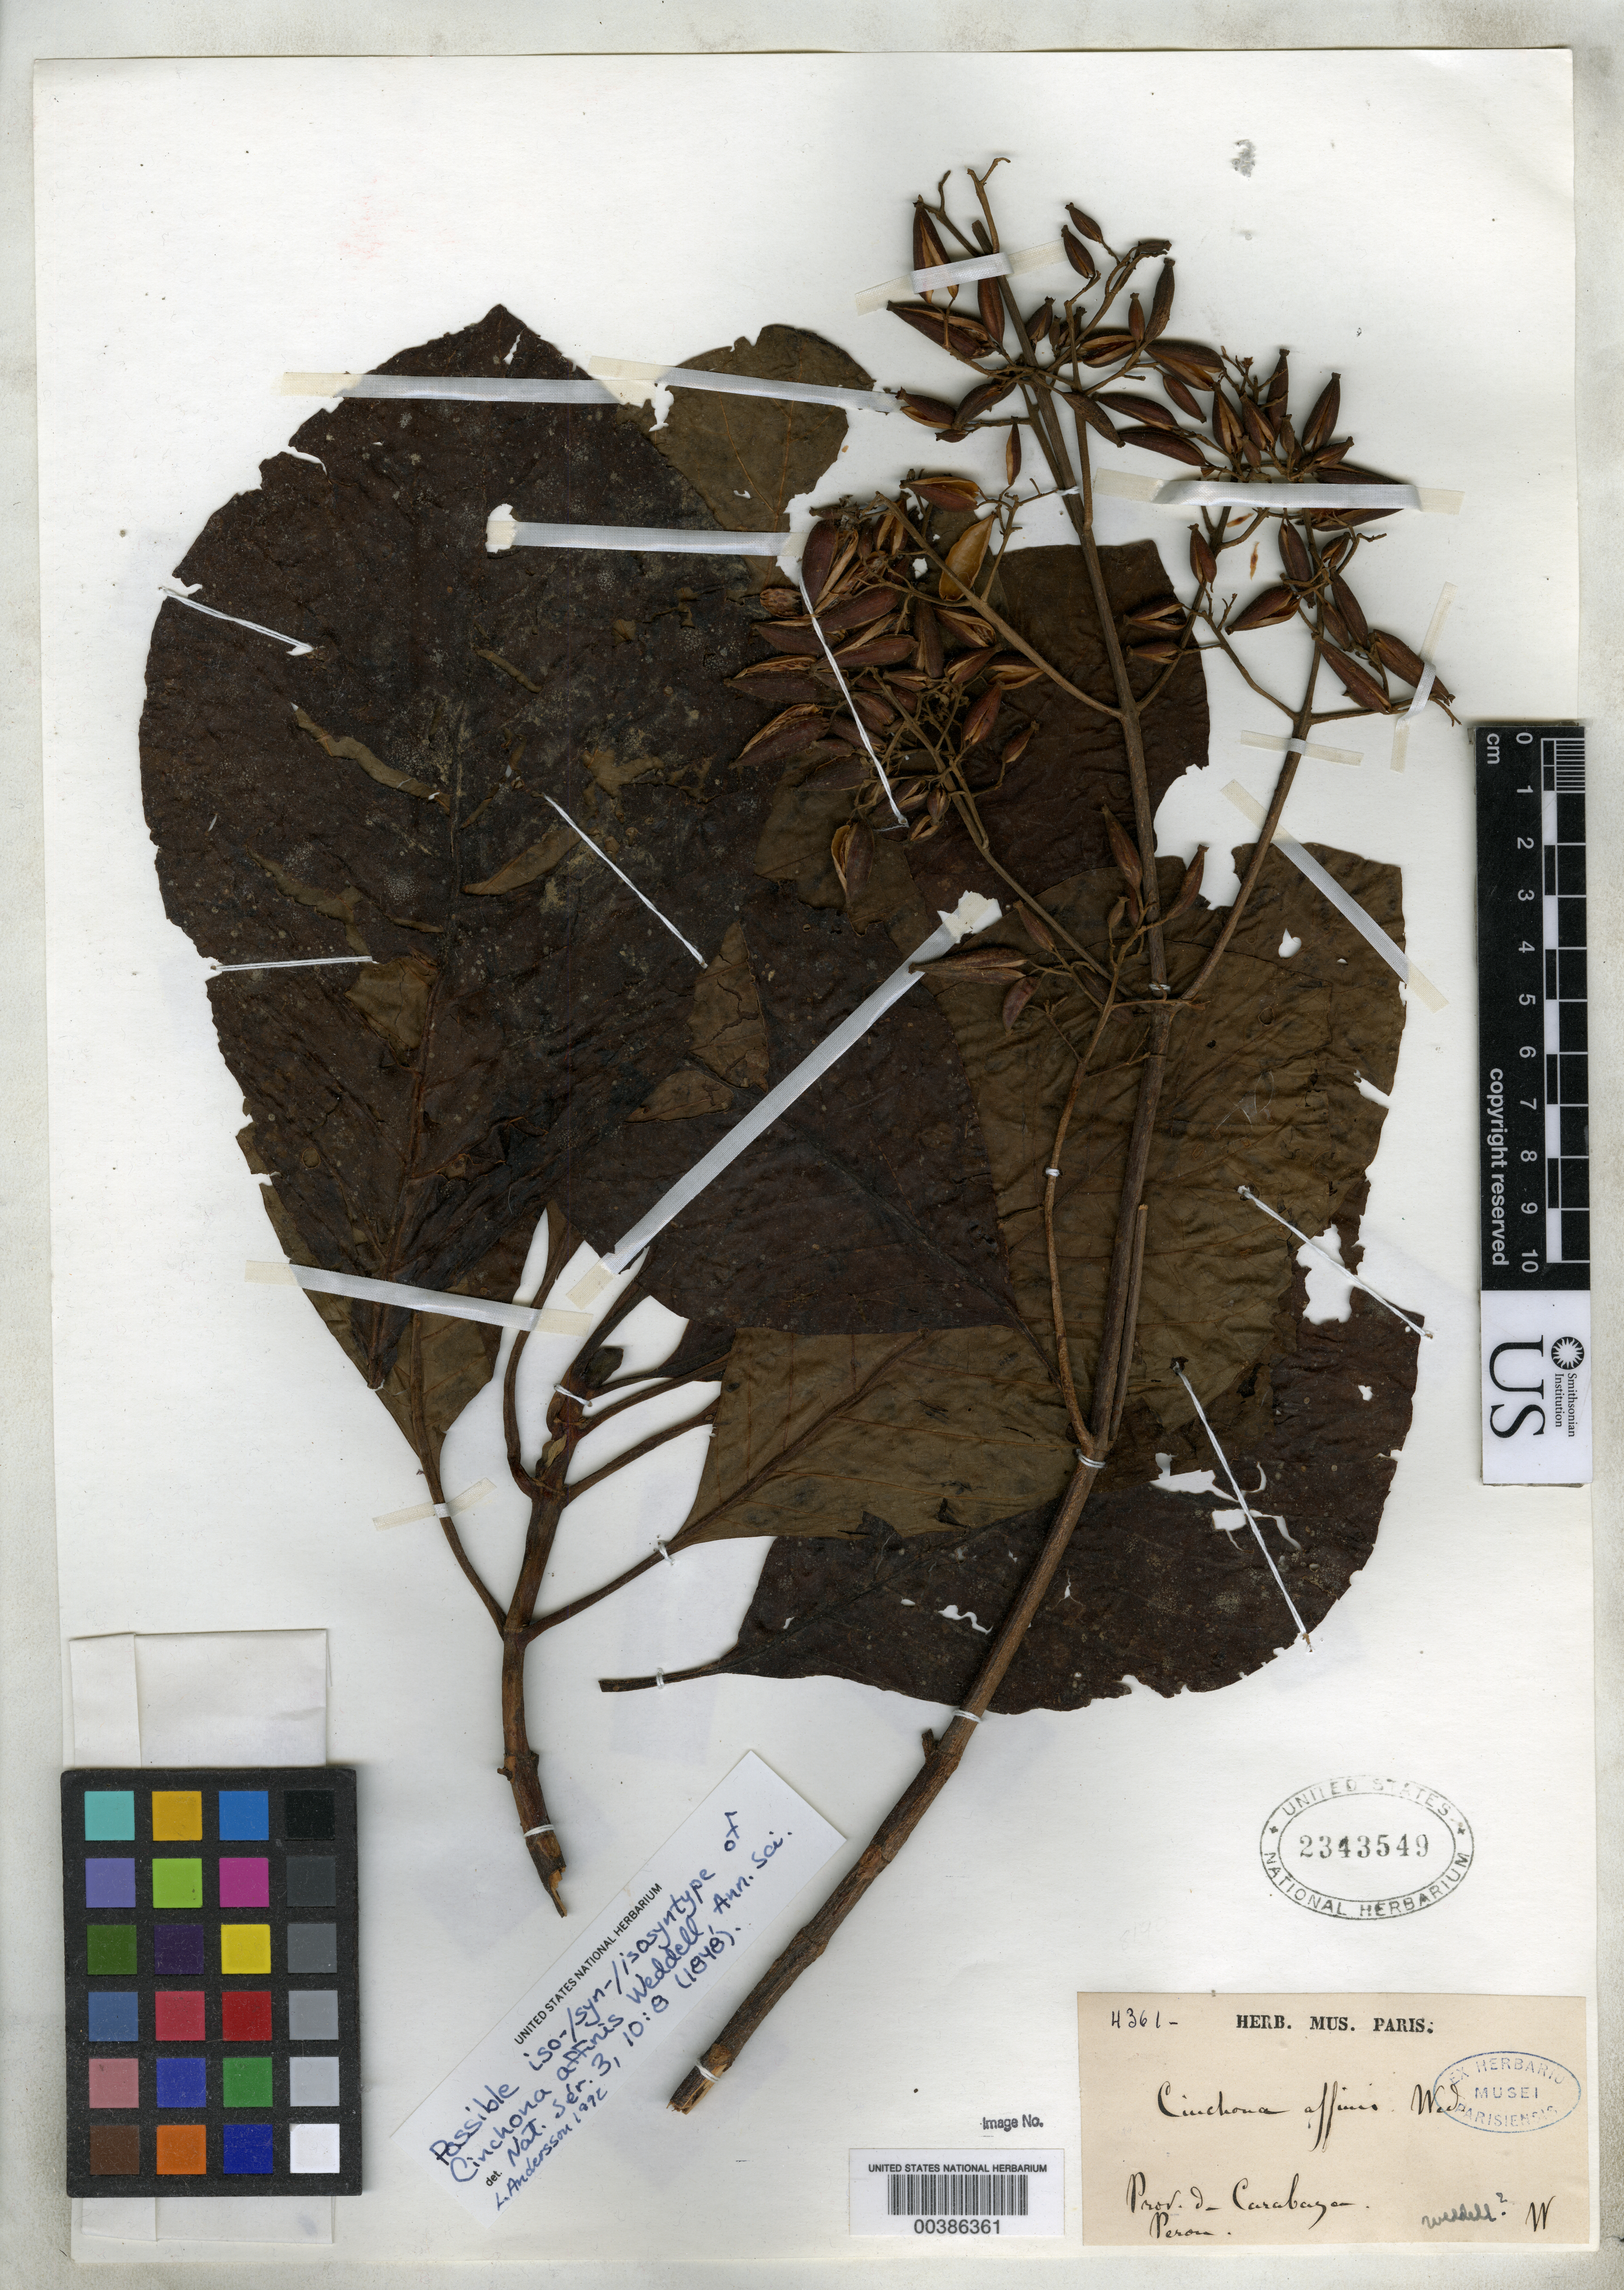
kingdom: Plantae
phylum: Tracheophyta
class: Magnoliopsida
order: Gentianales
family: Rubiaceae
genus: Cinchona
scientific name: Cinchona affinis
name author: Wedd.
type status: Possible Isotype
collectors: H. A. Weddell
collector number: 4361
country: Peru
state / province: Puno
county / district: Carabaya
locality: Prov. de Carabaya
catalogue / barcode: US 2343549